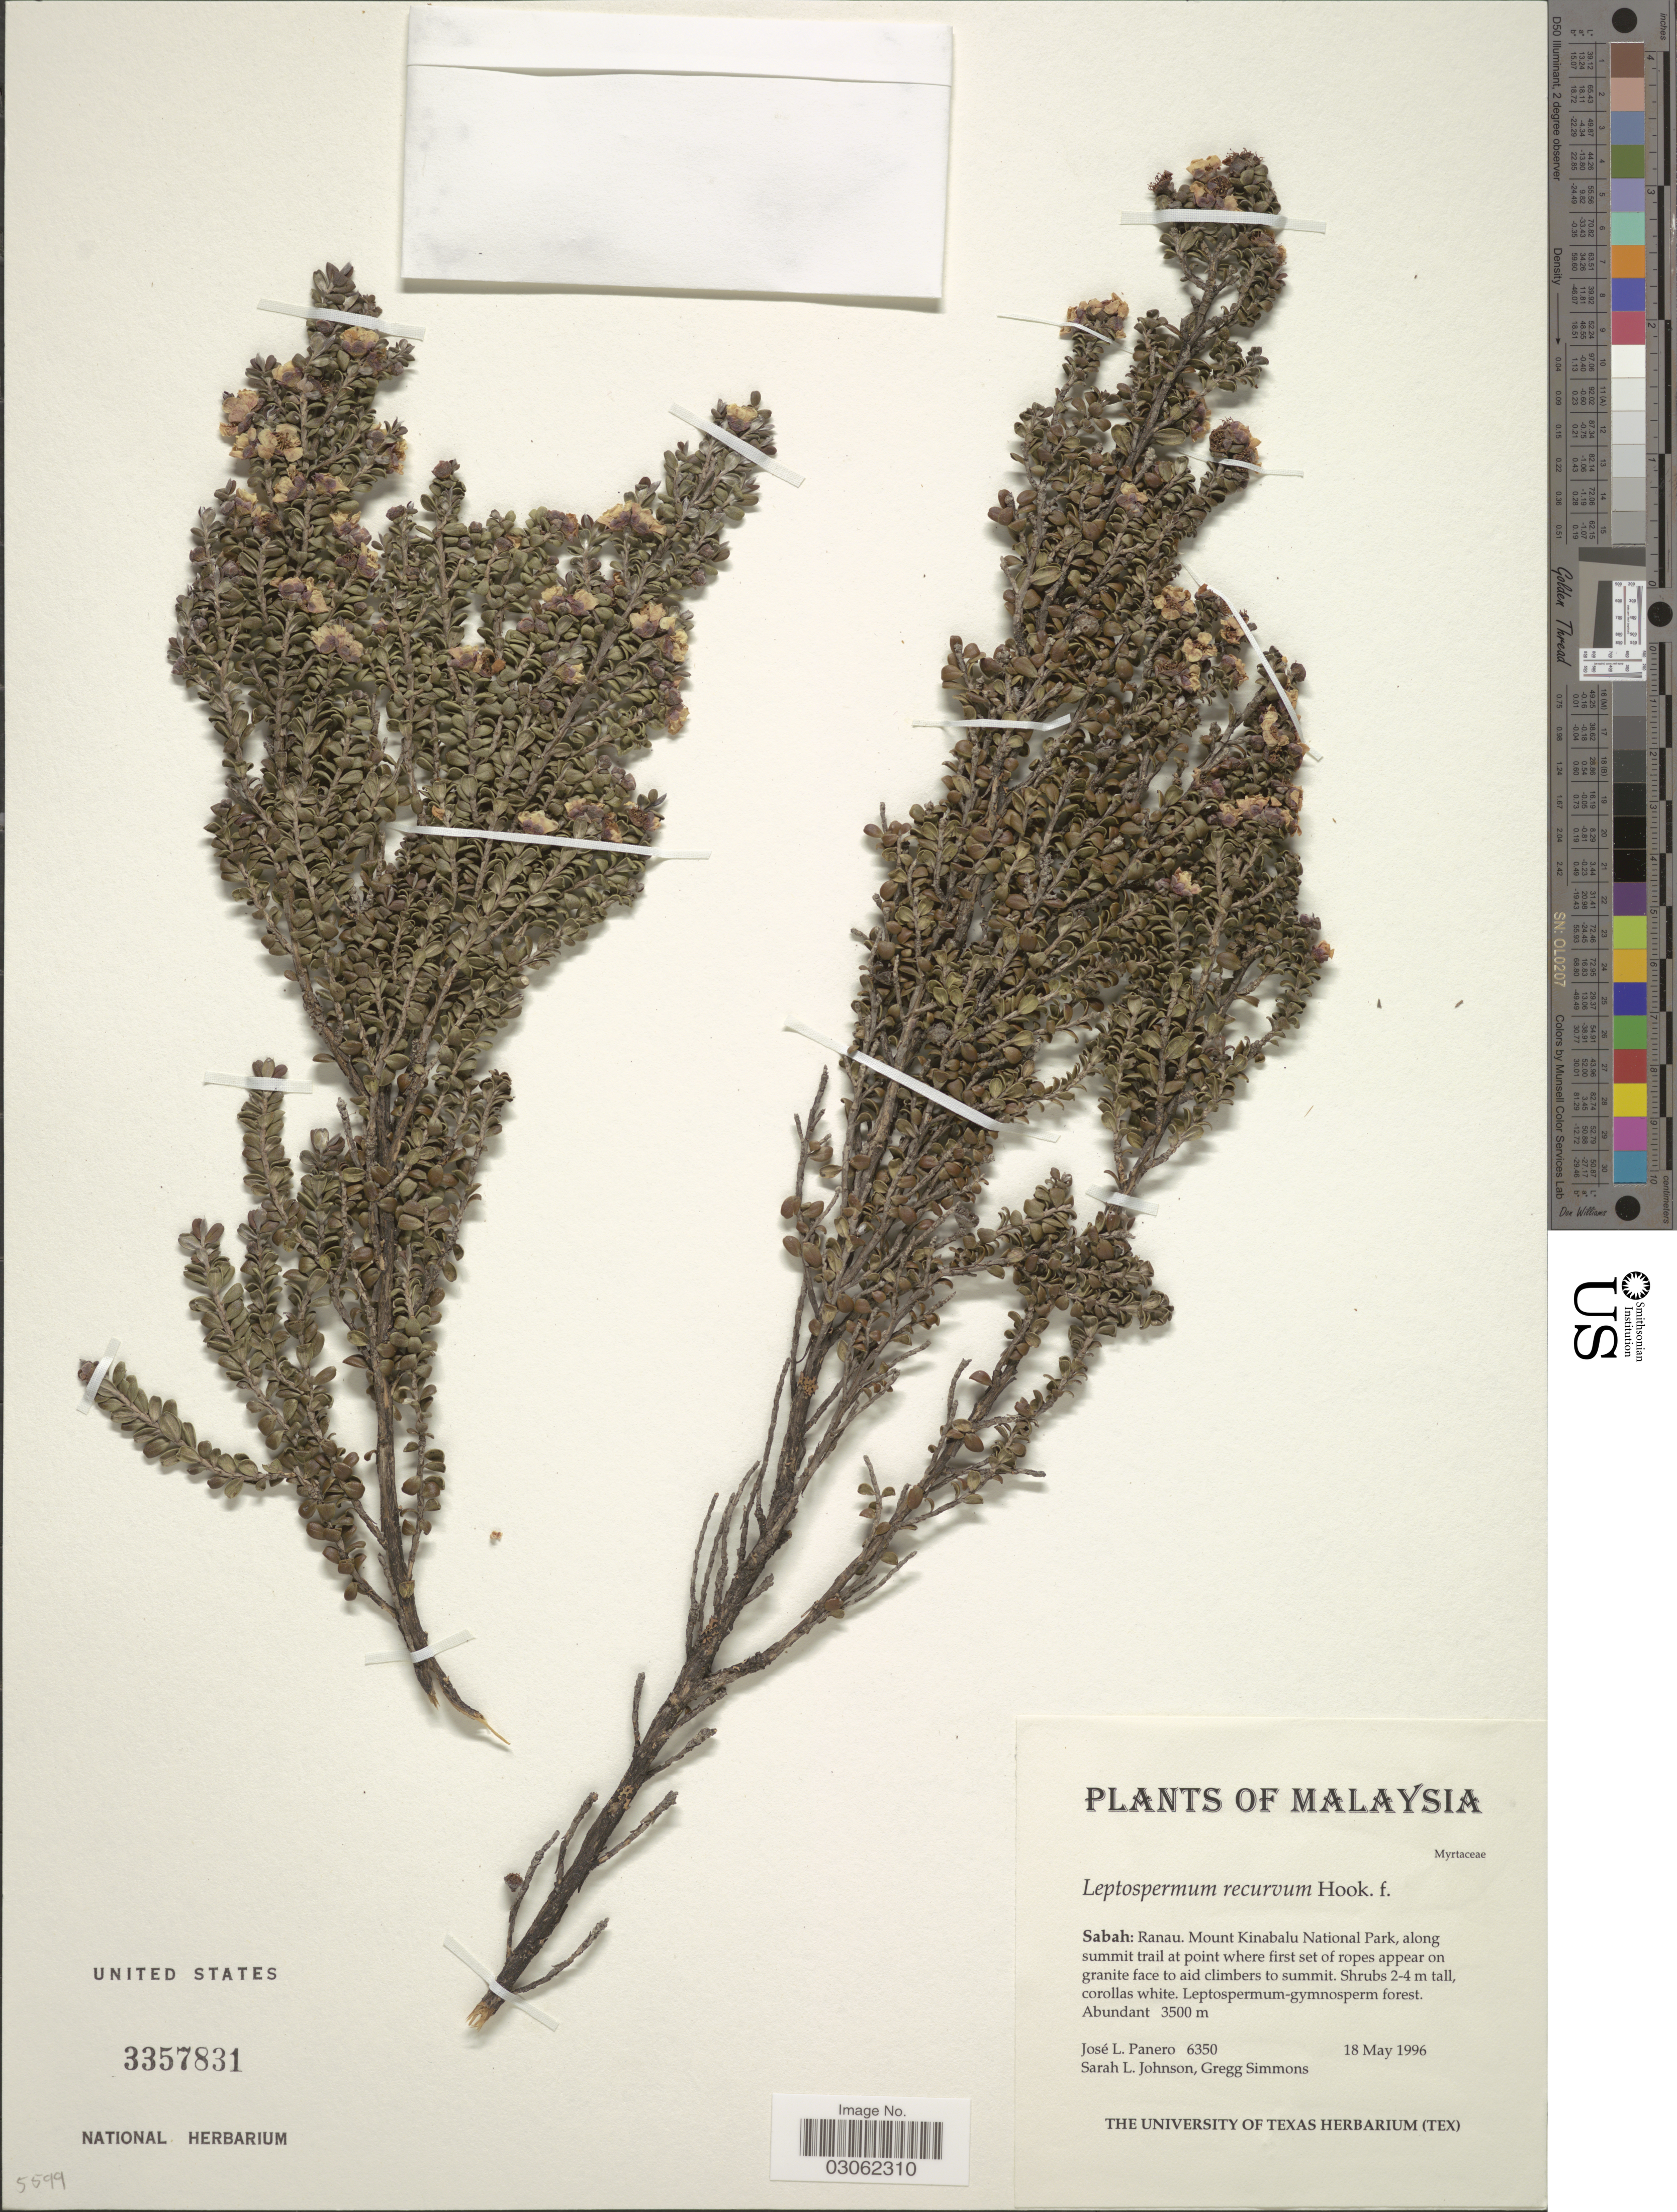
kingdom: Plantae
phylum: Tracheophyta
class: Magnoliopsida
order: Myrtales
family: Myrtaceae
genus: Leptospermum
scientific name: Leptospermum recurvum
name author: Hook. f.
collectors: J. L. Panero, S. Johnson & G. Simmons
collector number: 6350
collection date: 1996-05-18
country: Malaysia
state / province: Sabah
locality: Ranau. Mount Kinabalu National Park, along summit trail at point where first set of ropes appear on granite face to aid climbers to summit.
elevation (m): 3500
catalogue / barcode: US 3357831